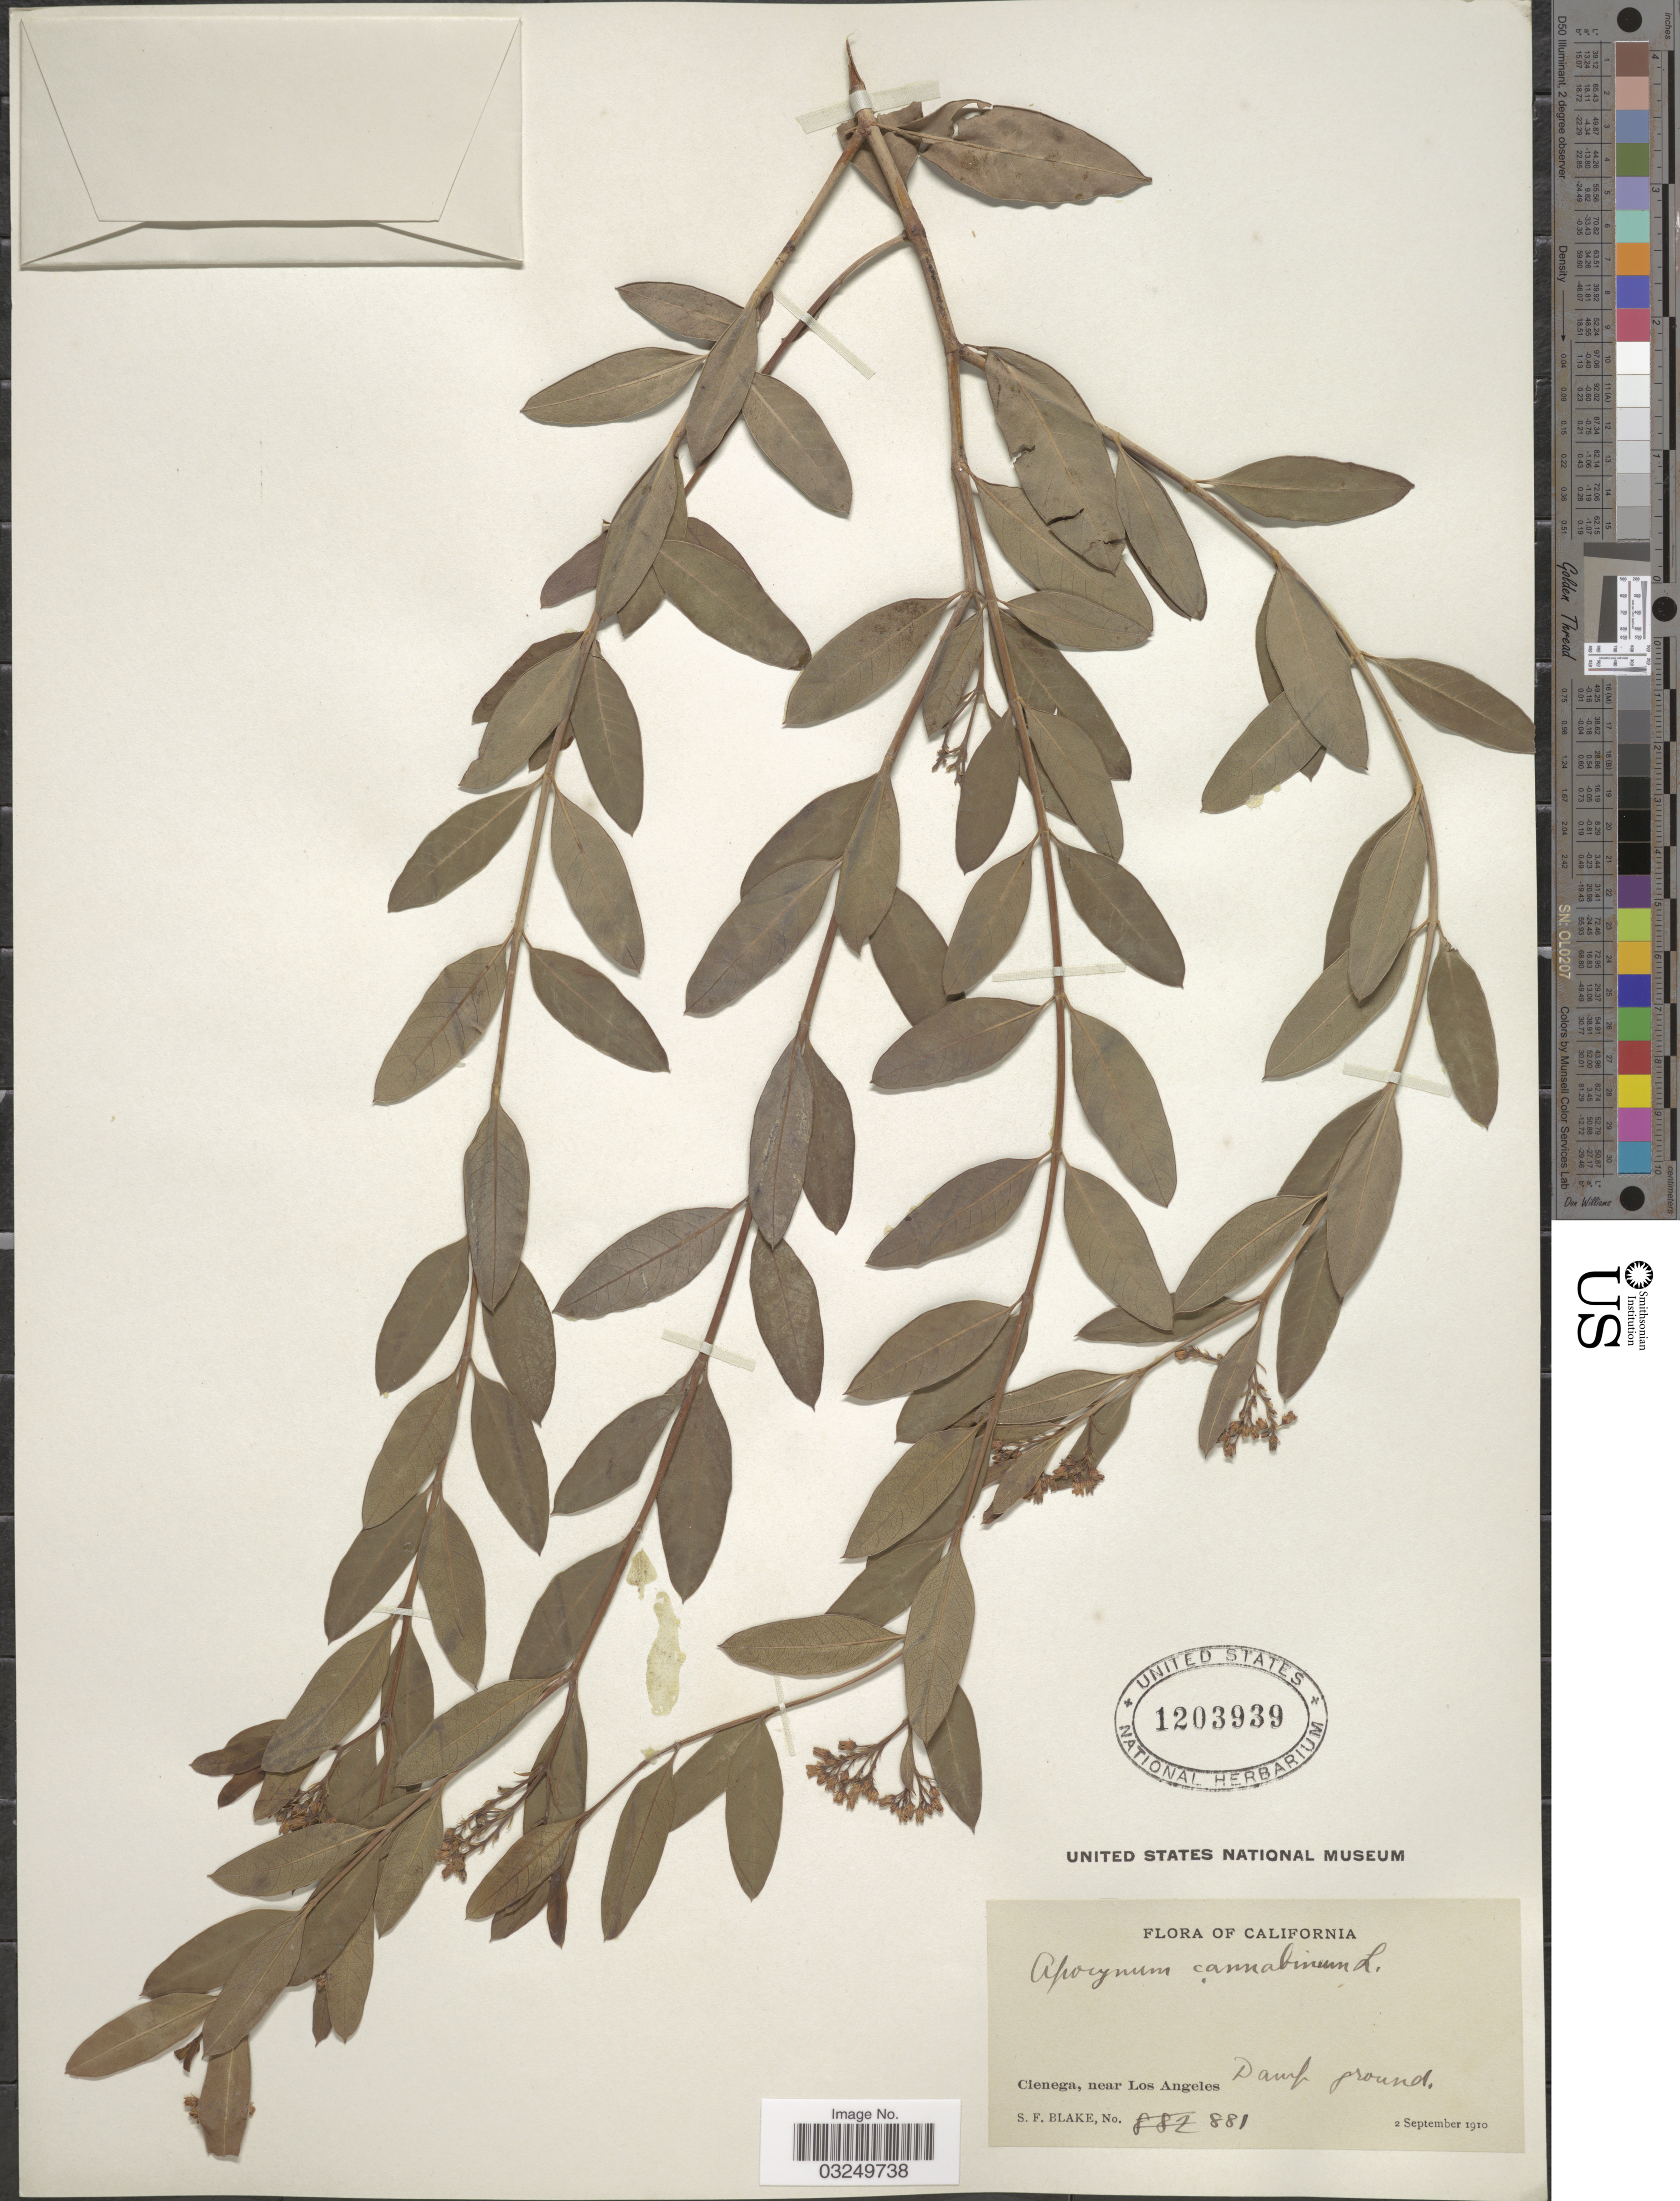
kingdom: Plantae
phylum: Tracheophyta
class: Magnoliopsida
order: Gentianales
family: Apocynaceae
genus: Apocynum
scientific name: Apocynum cannabinum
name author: L.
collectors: S. Blake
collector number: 881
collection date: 1910-09-02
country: United States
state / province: California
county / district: Los Angeles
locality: Cienega, near Los Angeles.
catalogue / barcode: US 1203939